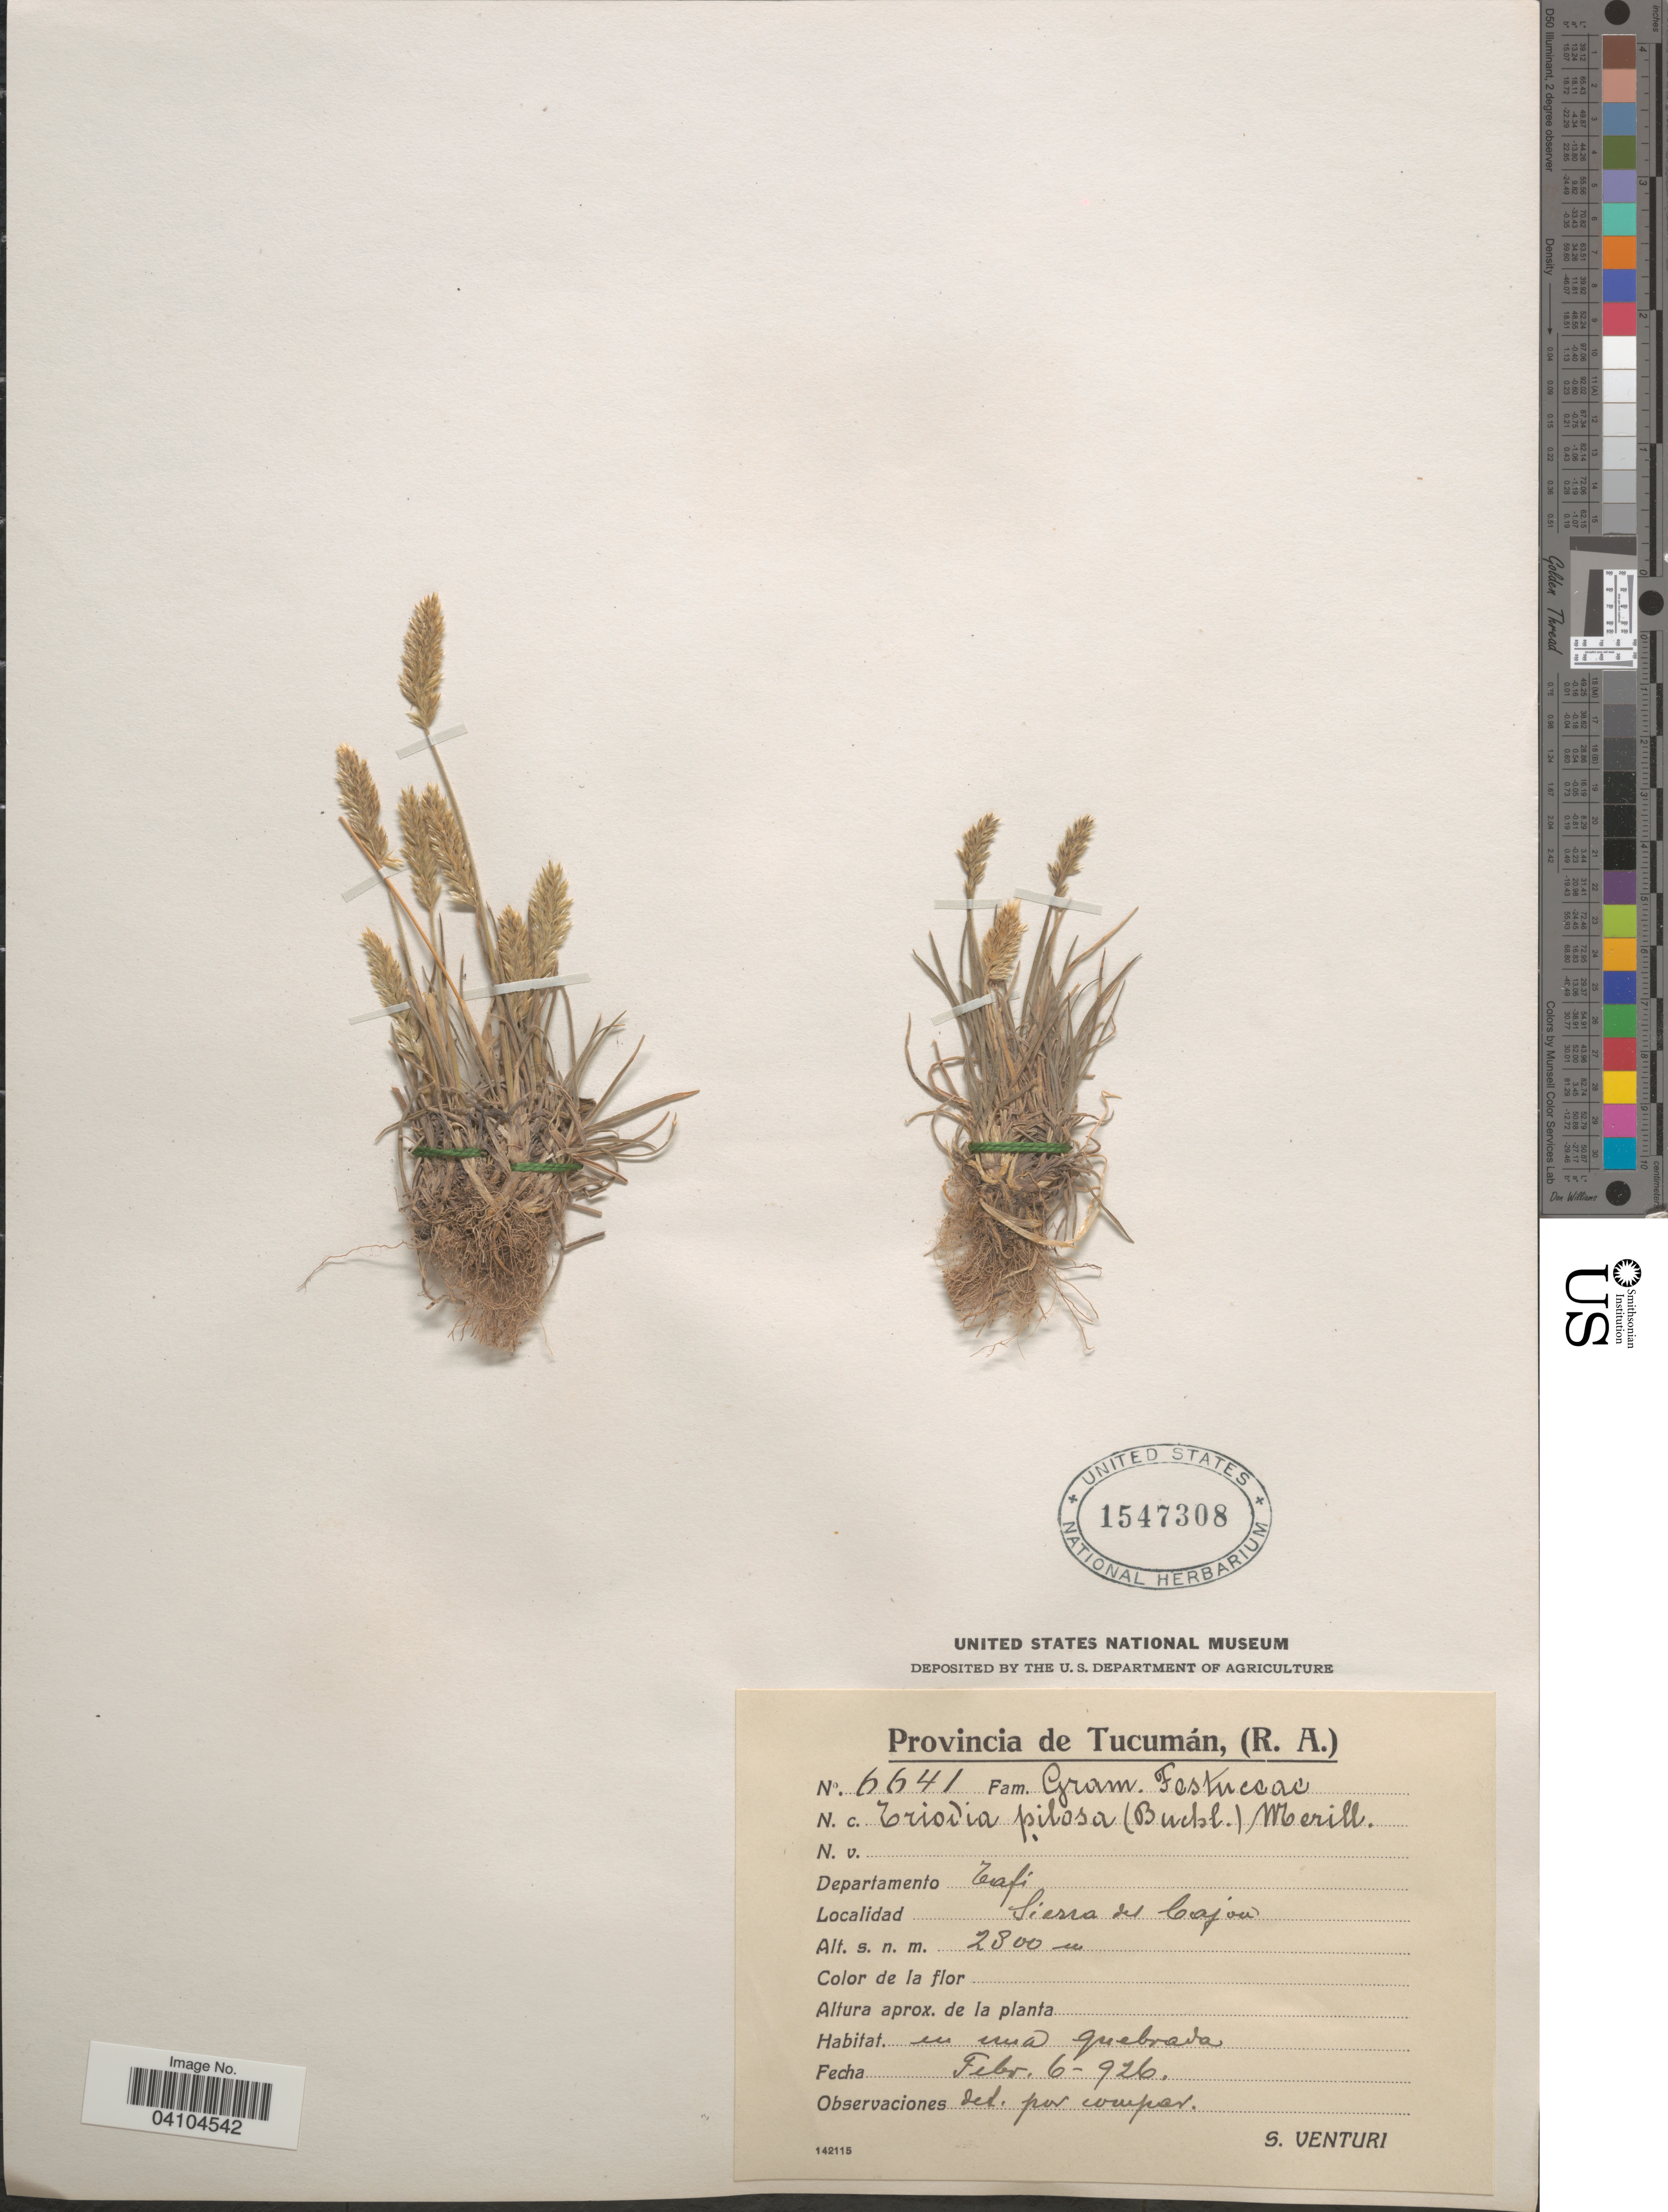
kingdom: Plantae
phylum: Tracheophyta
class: Liliopsida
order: Poales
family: Poaceae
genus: Koeleria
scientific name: Koeleria kurtzii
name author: Hack. ex Kurtz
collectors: S. Venturi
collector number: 6641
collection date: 1926-02-06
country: Argentina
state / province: Tucuman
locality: (R. A.). Departamento Tafí. Sierra del Cajon.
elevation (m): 2800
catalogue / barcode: US 1547308